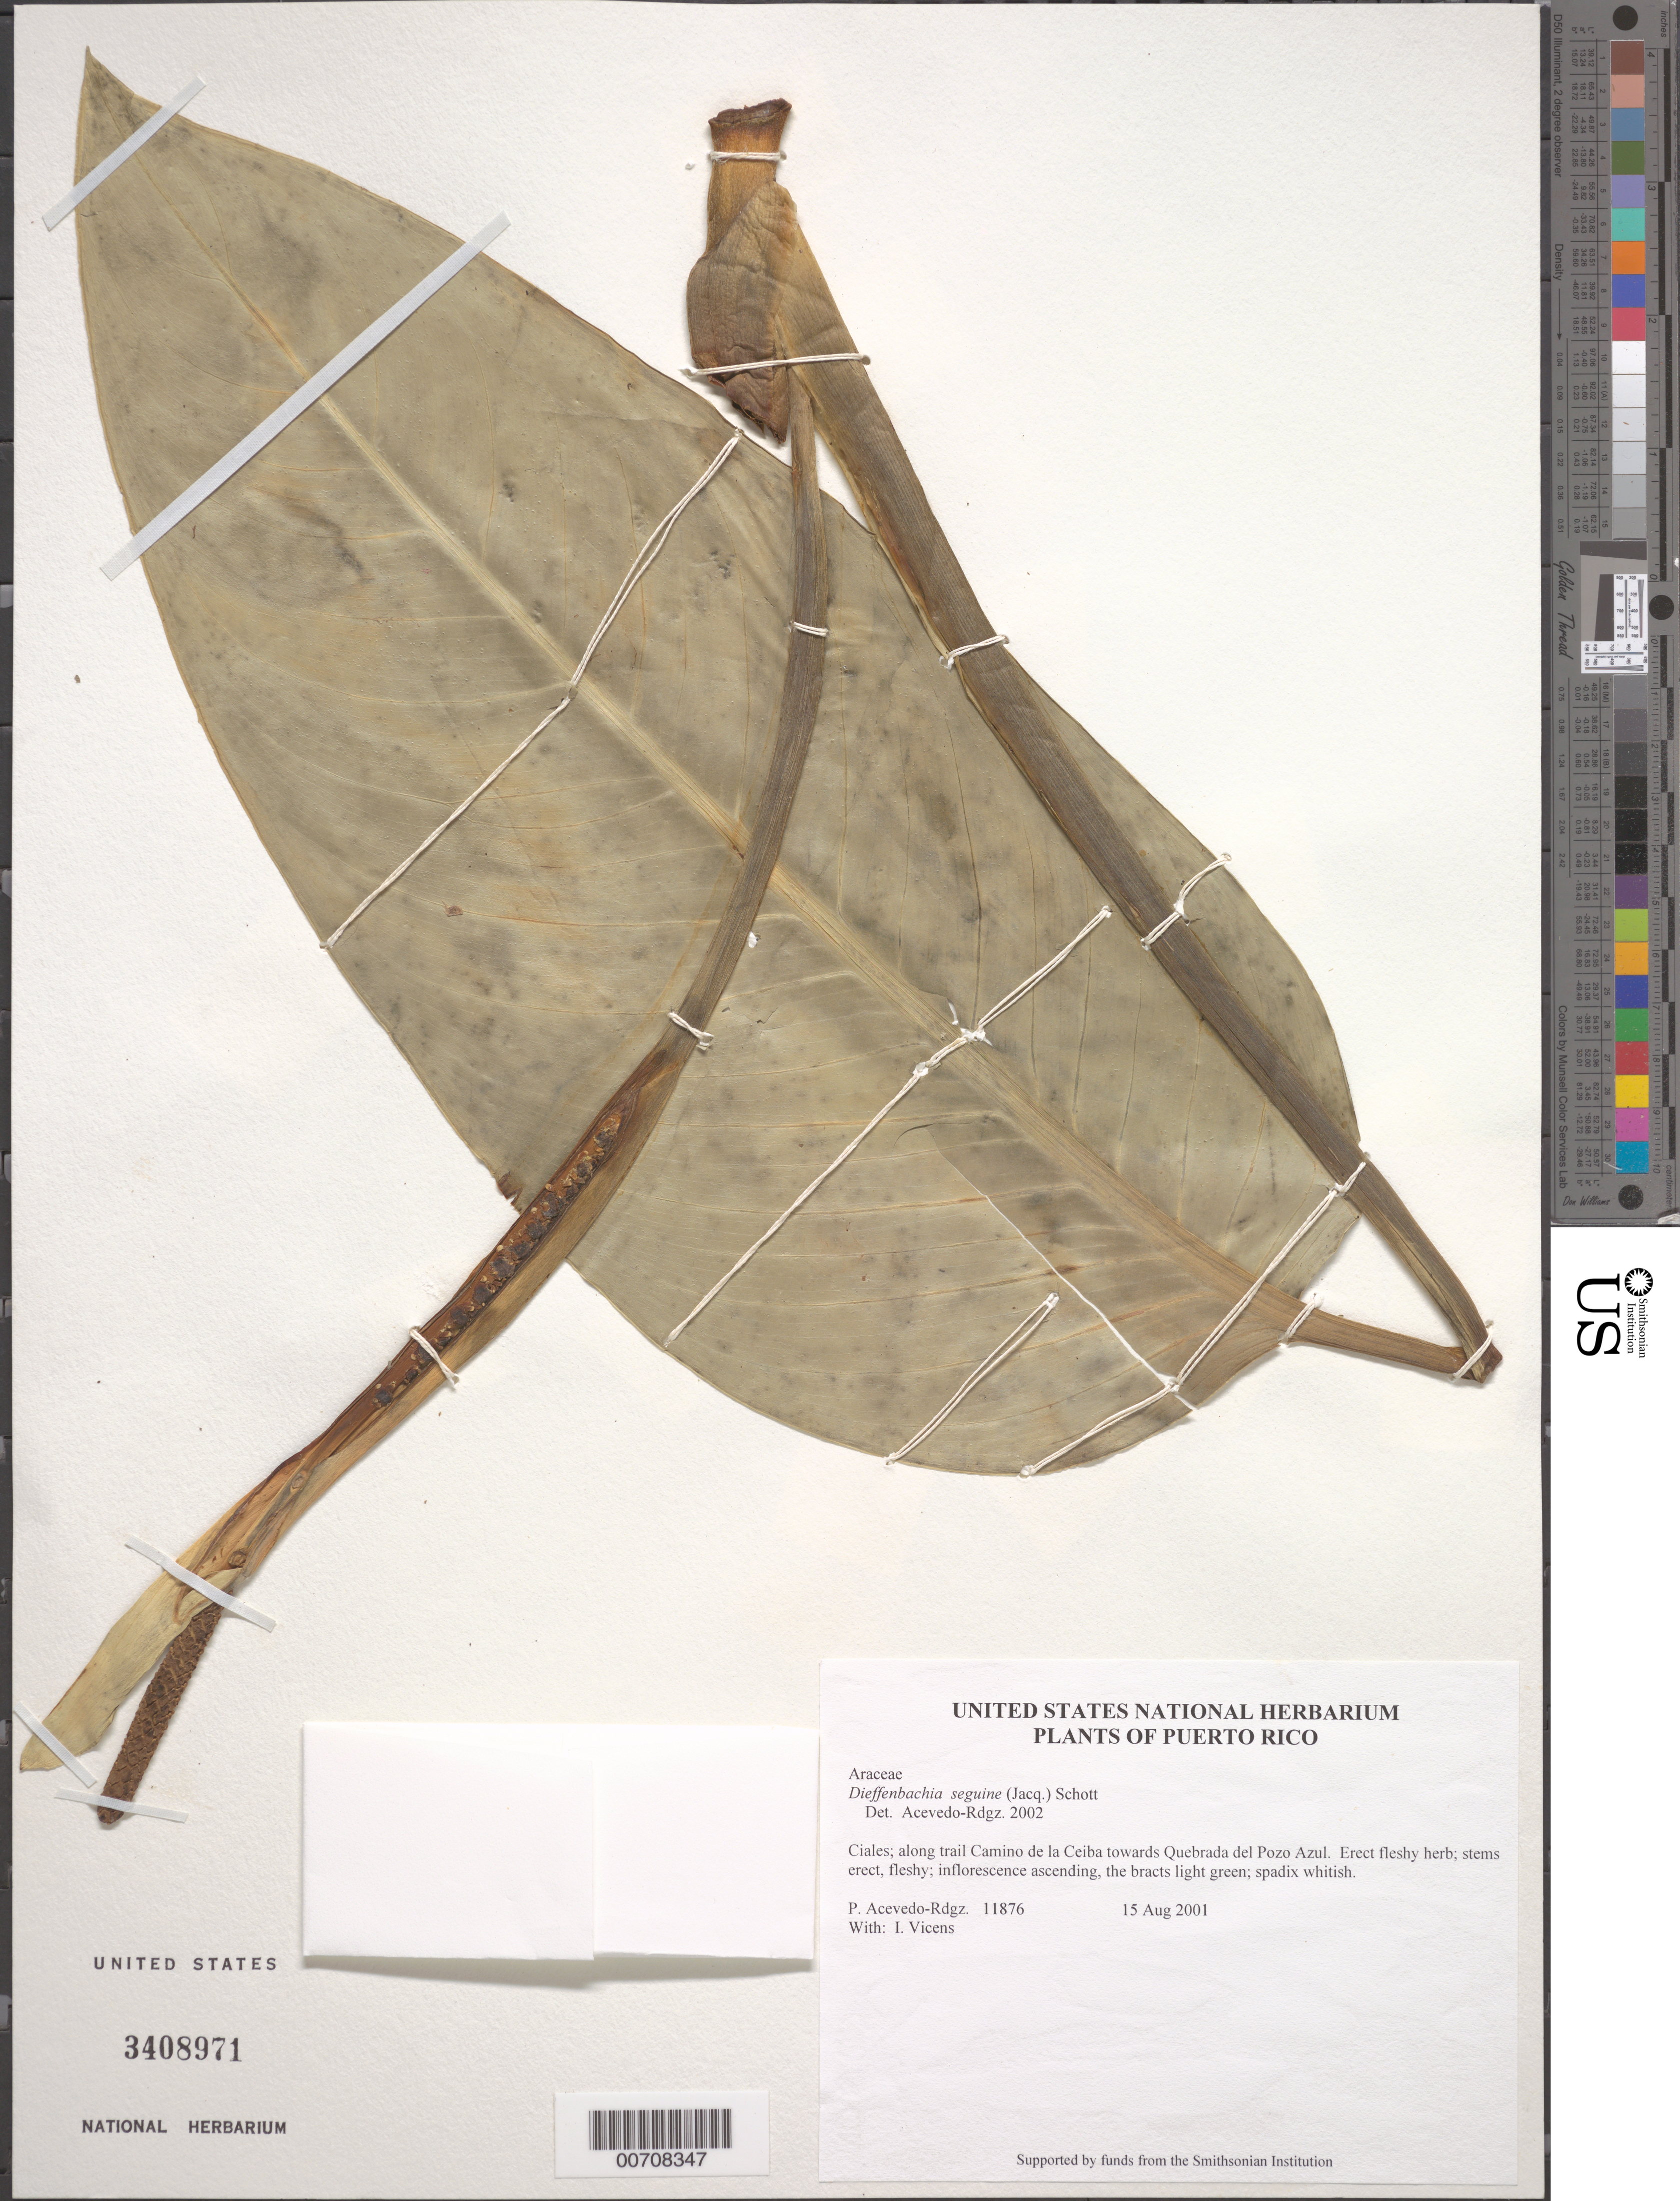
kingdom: Plantae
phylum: Tracheophyta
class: Liliopsida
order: Alismatales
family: Araceae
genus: Dieffenbachia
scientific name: Dieffenbachia seguine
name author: (Jacq.) Schott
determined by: Acevedo-Rodríguez, P., (BOT), Smithsonian Institution - National Museum of Natural History (UNITED STATES)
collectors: P. Acevedo-Rodr. & I. Vicens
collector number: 11876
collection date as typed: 15 Aug 2001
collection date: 2001-08-15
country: Puerto Rico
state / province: Ciales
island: Puerto Rico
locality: Ciales; along trail Camino de la Ceiba towards Quebrada del Pozo Azul.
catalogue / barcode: US 3408971